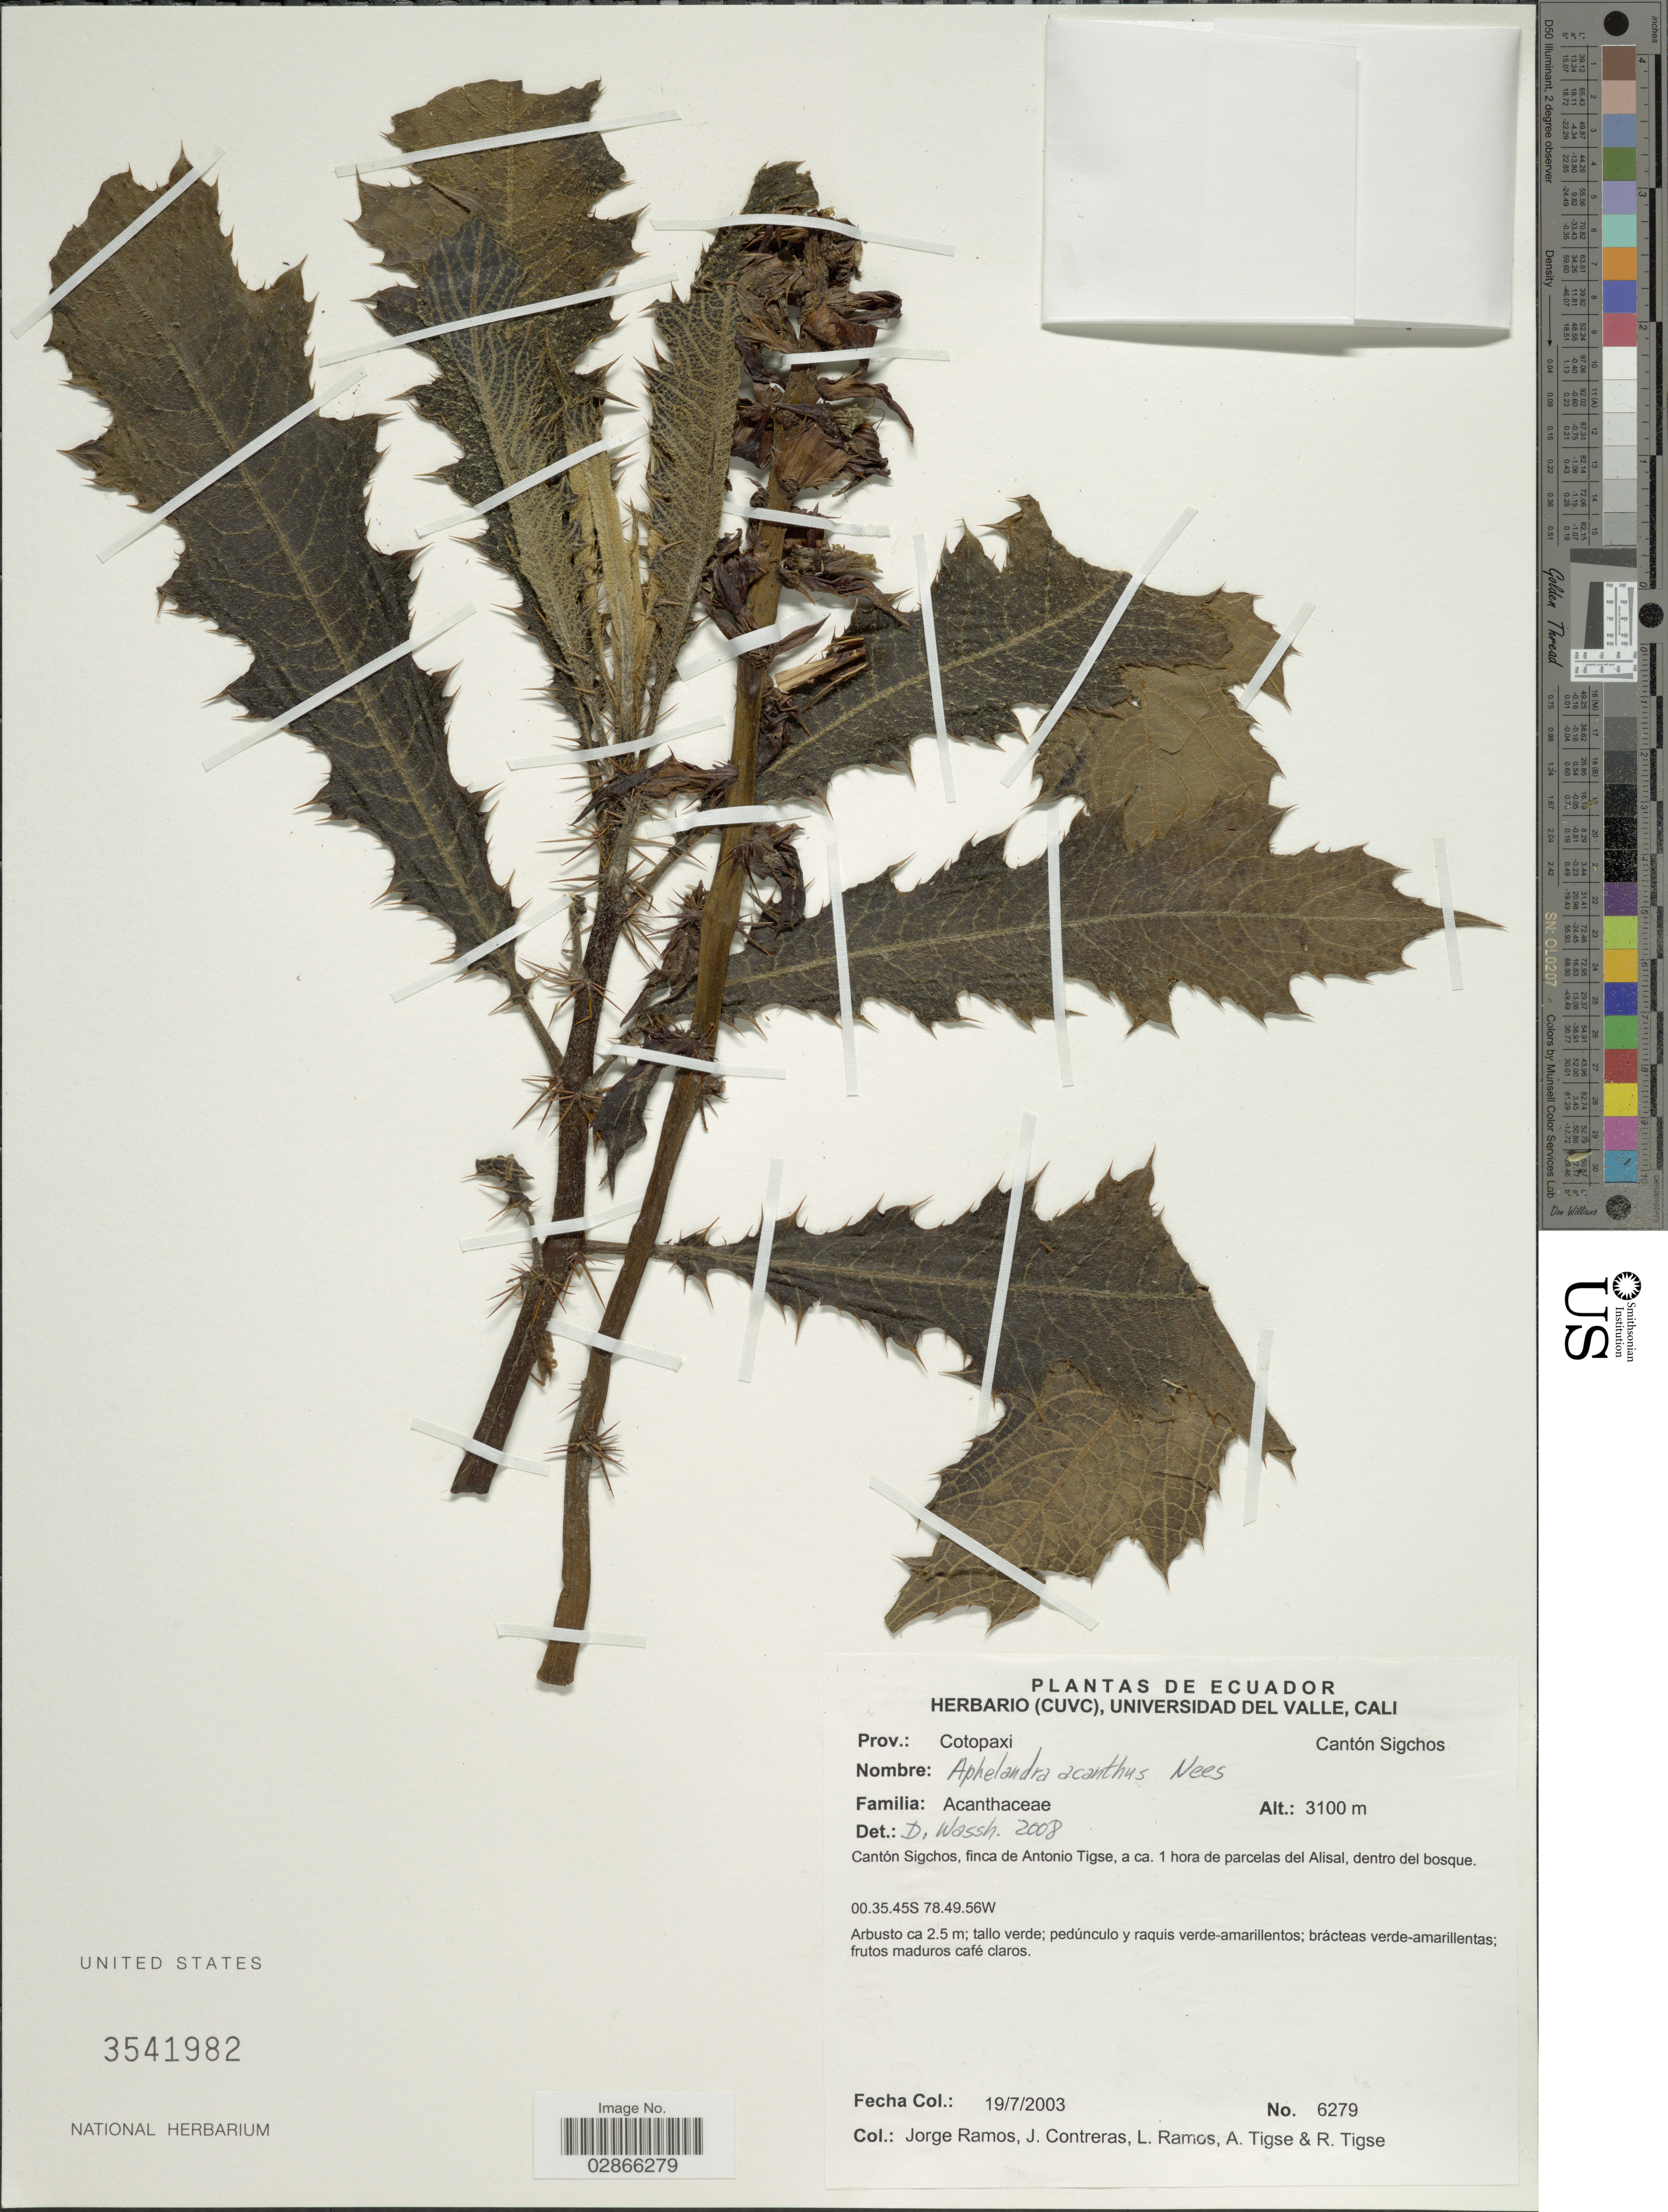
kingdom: Plantae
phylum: Tracheophyta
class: Magnoliopsida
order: Lamiales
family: Acanthaceae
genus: Aphelandra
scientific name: Aphelandra acanthus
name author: Nees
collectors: J. Ramos, J. Contreras, L. Ramos, A. Tigse & R. Tigse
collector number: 6279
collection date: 2003-07-19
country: Ecuador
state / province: Cotopaxi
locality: Cantón Sigchos. Cantón Sigchos, finca de Antonio Tigse, a ca. 1 hora de parcelas del Alisal, dentro del bosque.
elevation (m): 3100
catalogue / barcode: US 3541982